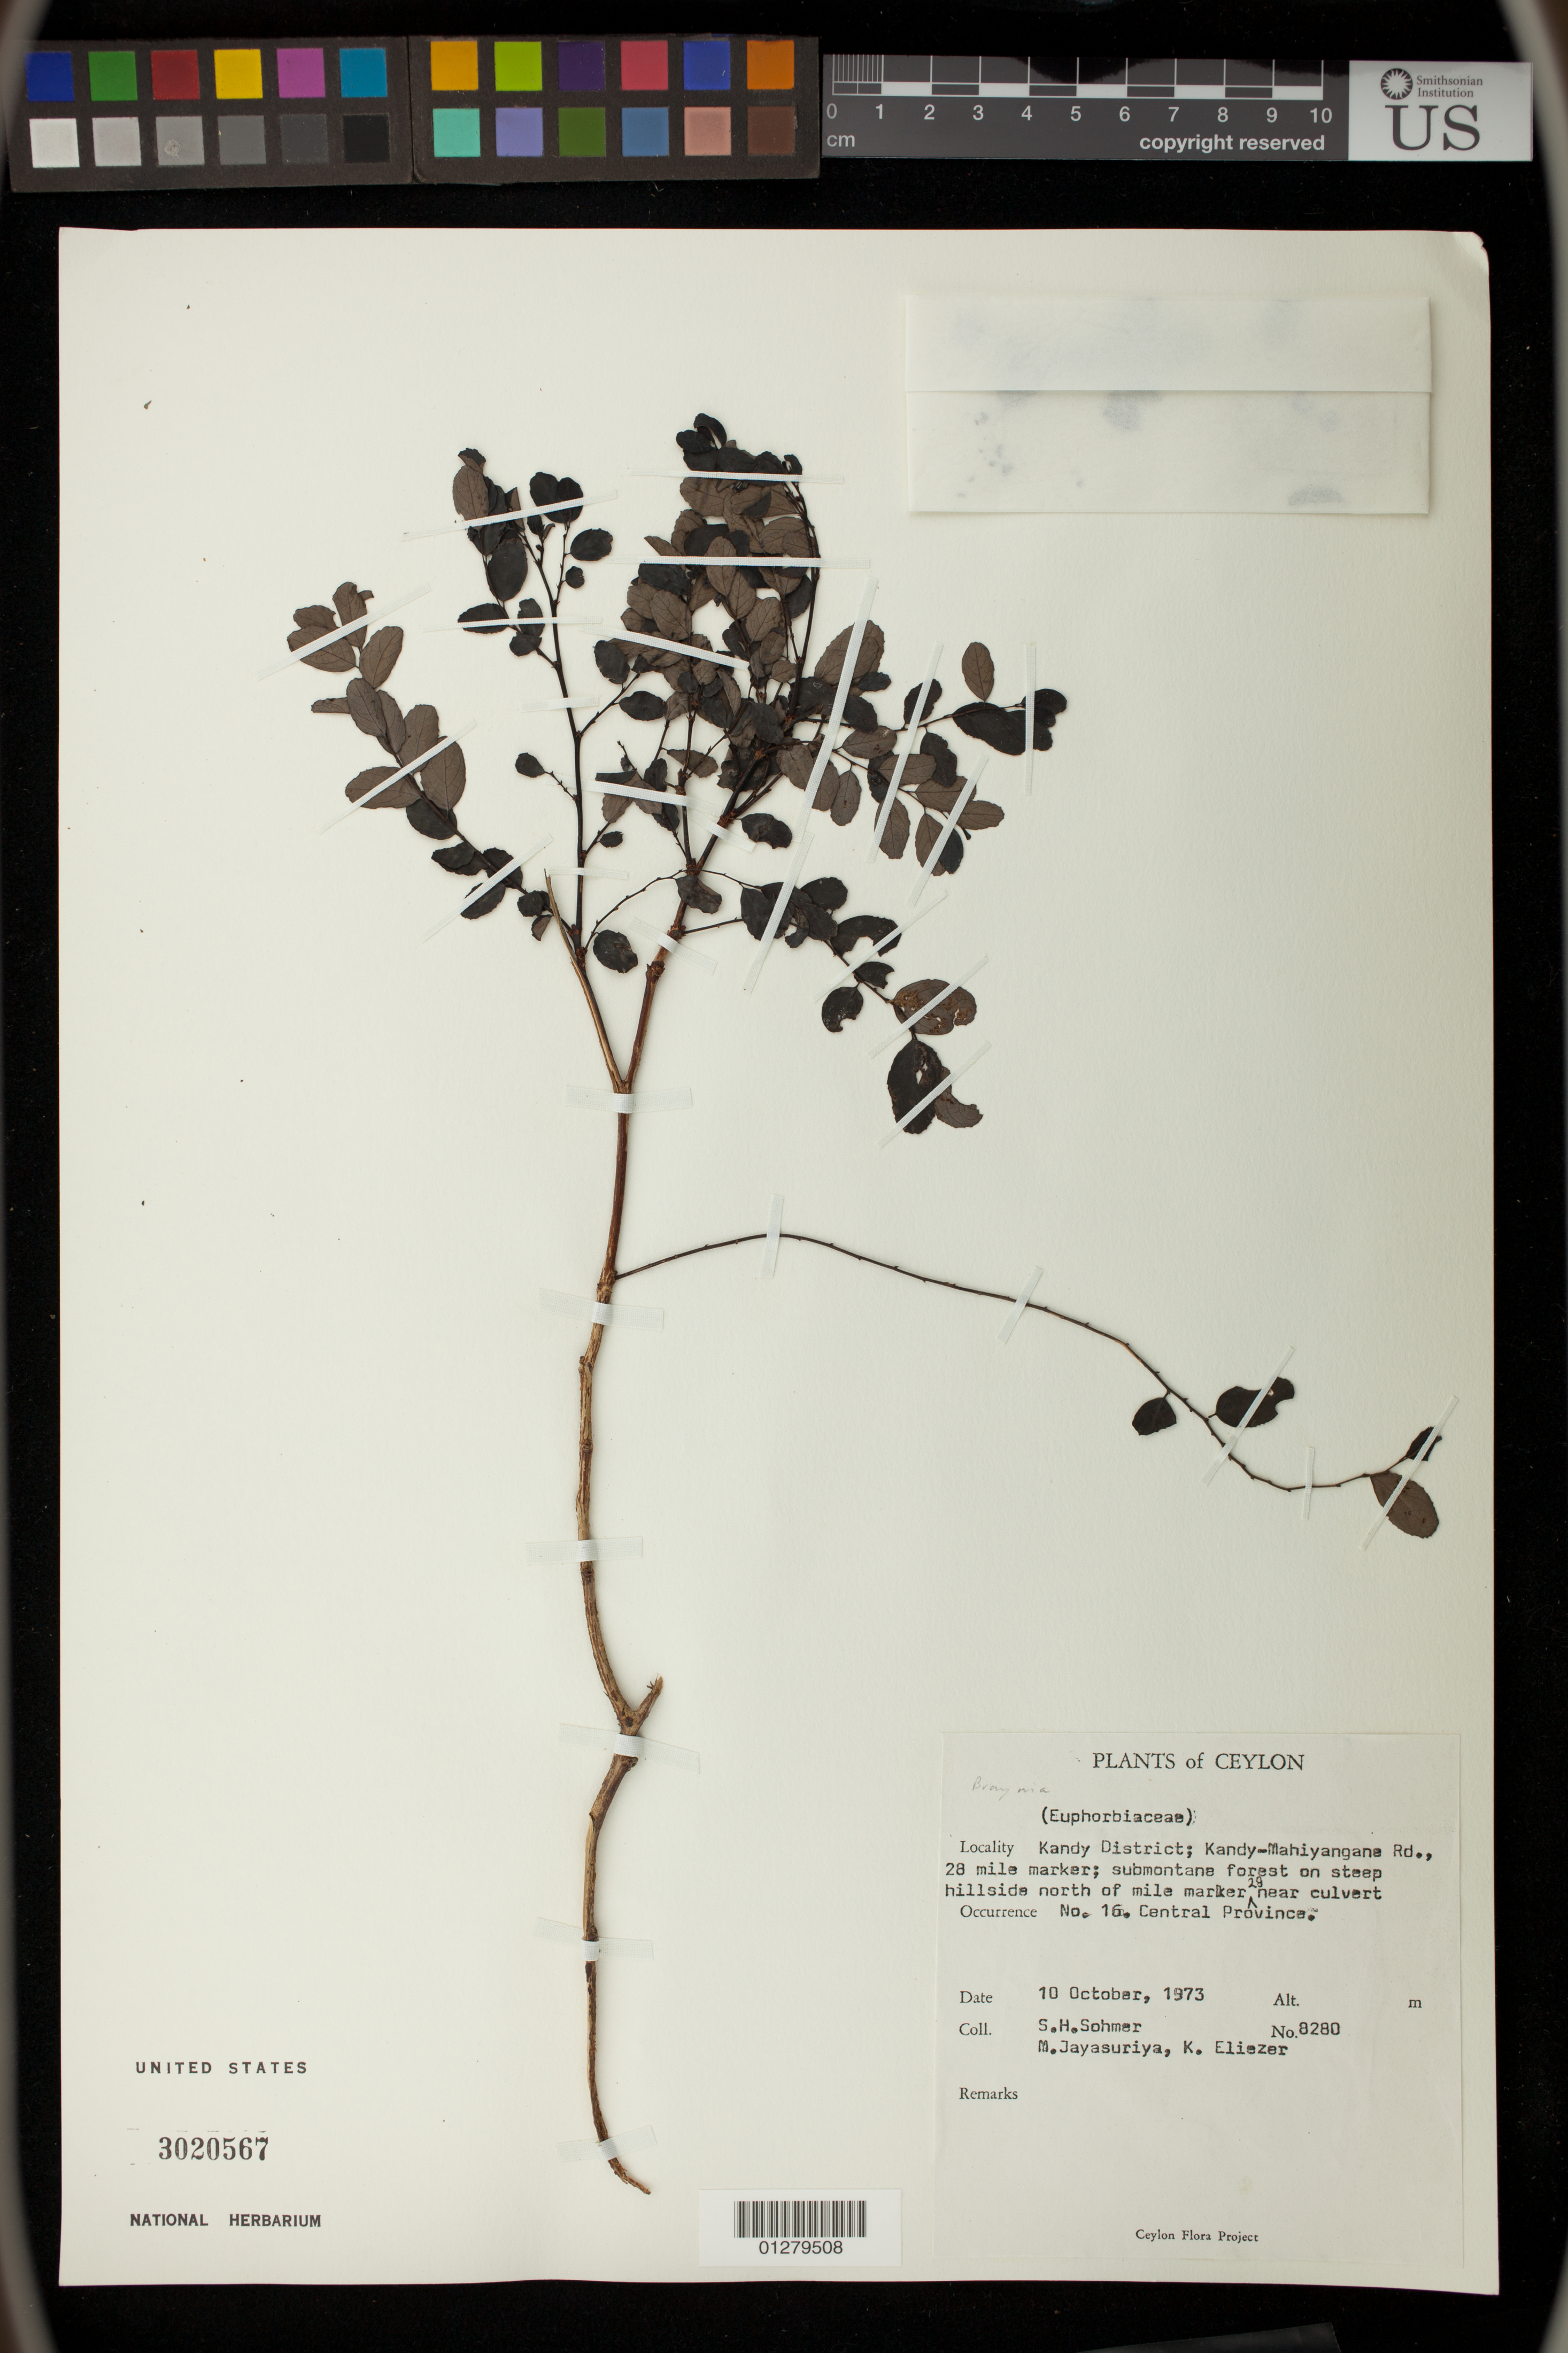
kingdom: Plantae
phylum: Tracheophyta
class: Magnoliopsida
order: Malpighiales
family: Phyllanthaceae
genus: Breynia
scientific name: Breynia sp.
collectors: S. H. Sohmer, M. Jayasuriya & K. Eliezer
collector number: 8280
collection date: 1973-10-10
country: Sri Lanka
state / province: Central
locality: Ceylon. Kandy District; Kandy-Mahiyangana Rd., 28 mile marker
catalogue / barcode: US 3020567